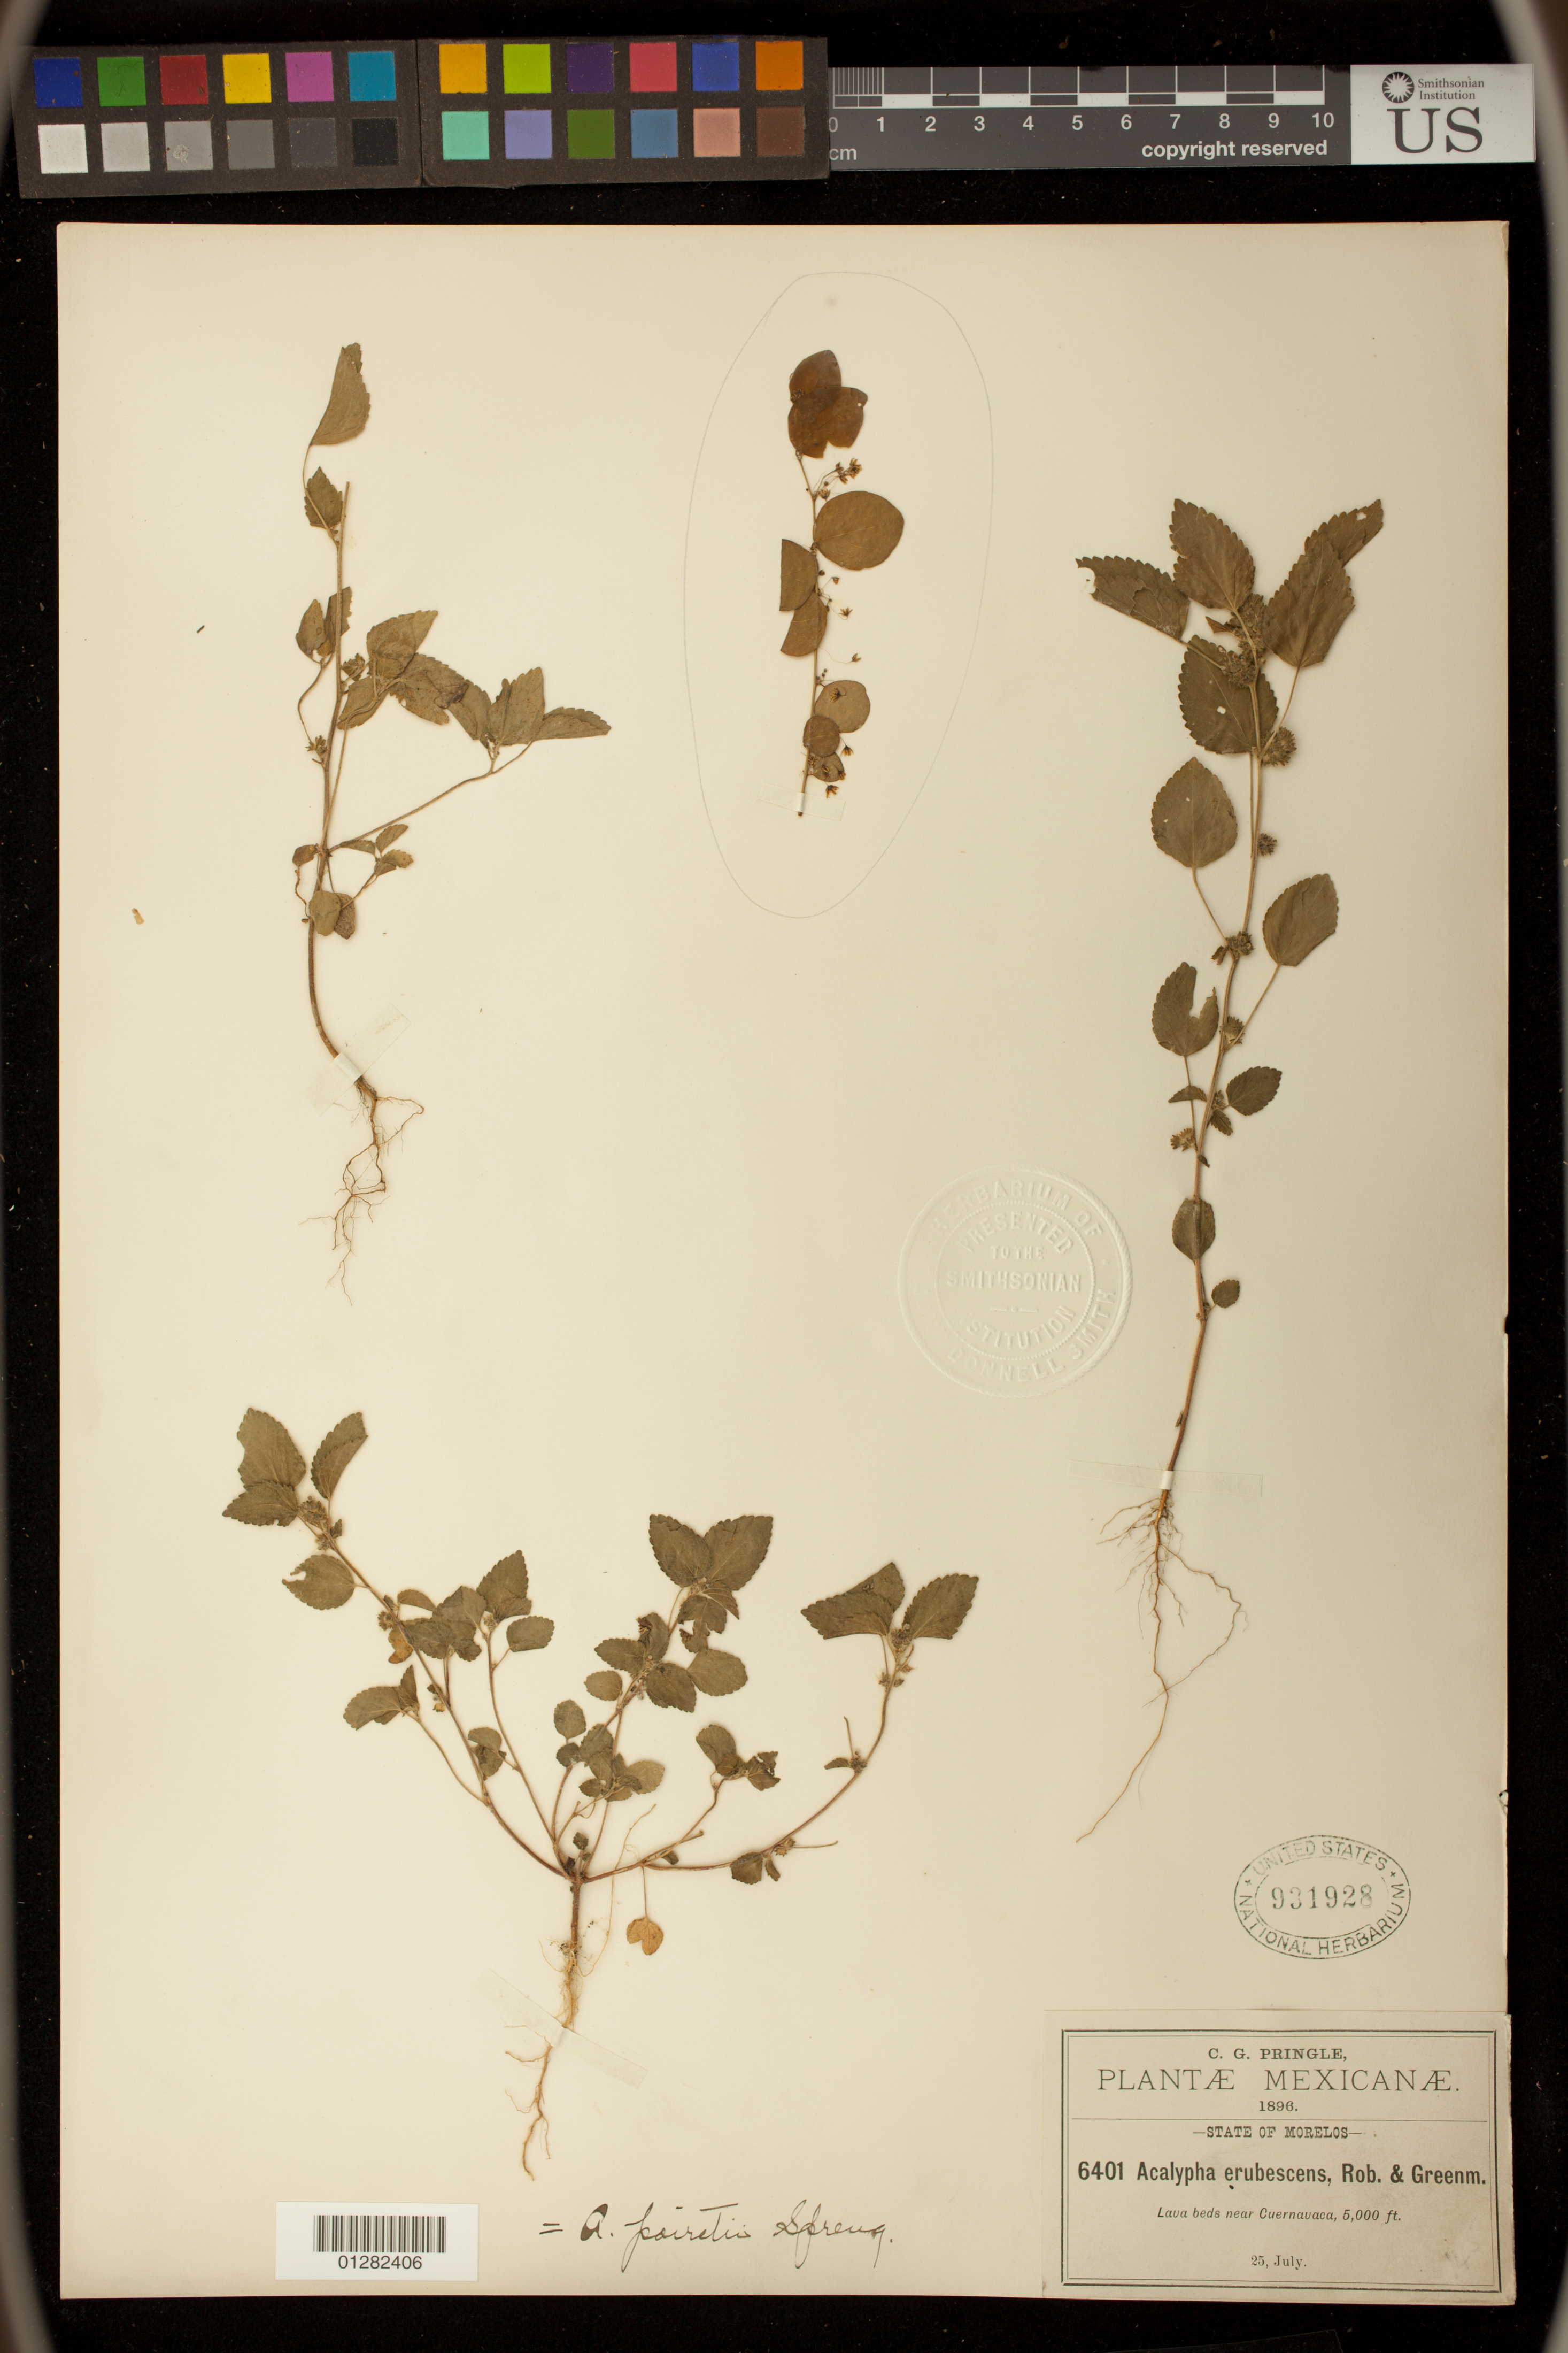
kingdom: Plantae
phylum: Tracheophyta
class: Magnoliopsida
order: Malpighiales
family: Euphorbiaceae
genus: Acalypha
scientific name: Acalypha poiretii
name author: Spreng.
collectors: E. Matuda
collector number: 6401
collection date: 1896-07-25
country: Mexico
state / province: Morelos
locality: Lava beds near Cuernavaca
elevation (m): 1524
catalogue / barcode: US 931928